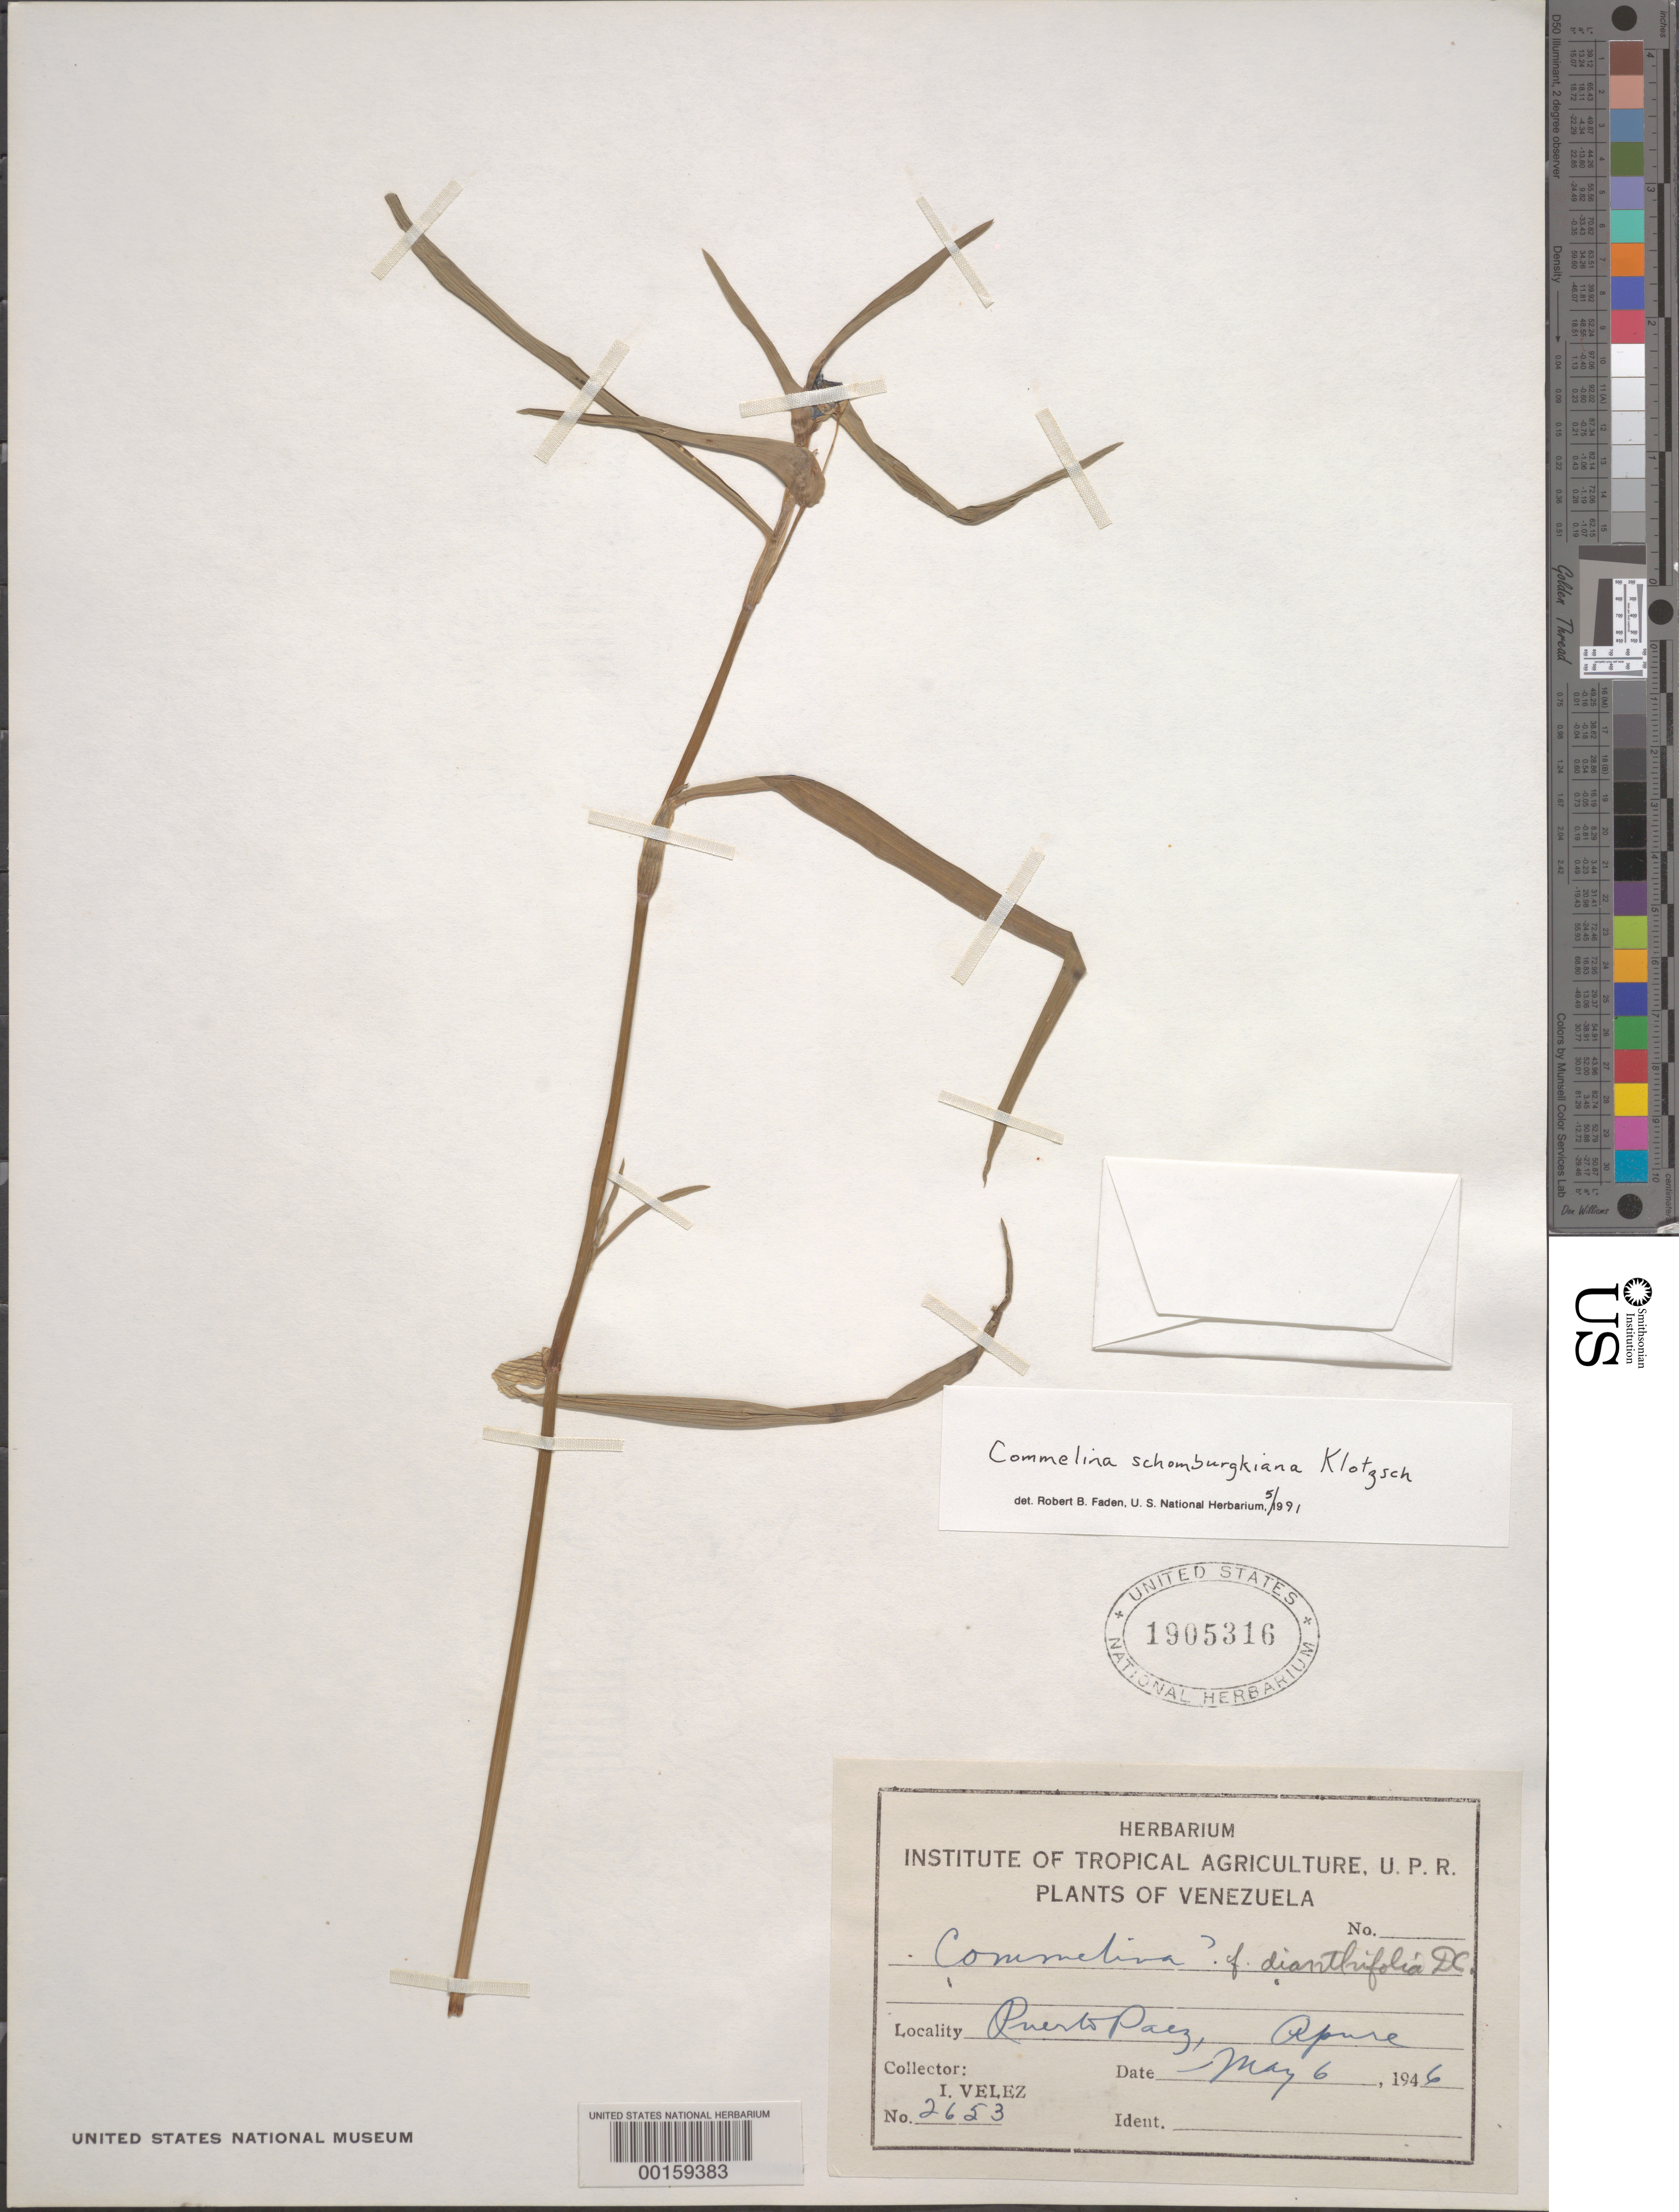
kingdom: Plantae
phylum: Tracheophyta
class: Liliopsida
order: Commelinales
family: Commelinaceae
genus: Commelina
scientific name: Commelina schomburgkiana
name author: Klotzsch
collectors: I. Velez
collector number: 2653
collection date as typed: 06 May 1946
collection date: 1946-05-06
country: Venezuela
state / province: Apure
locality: Puerto paez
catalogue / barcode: US 1905316